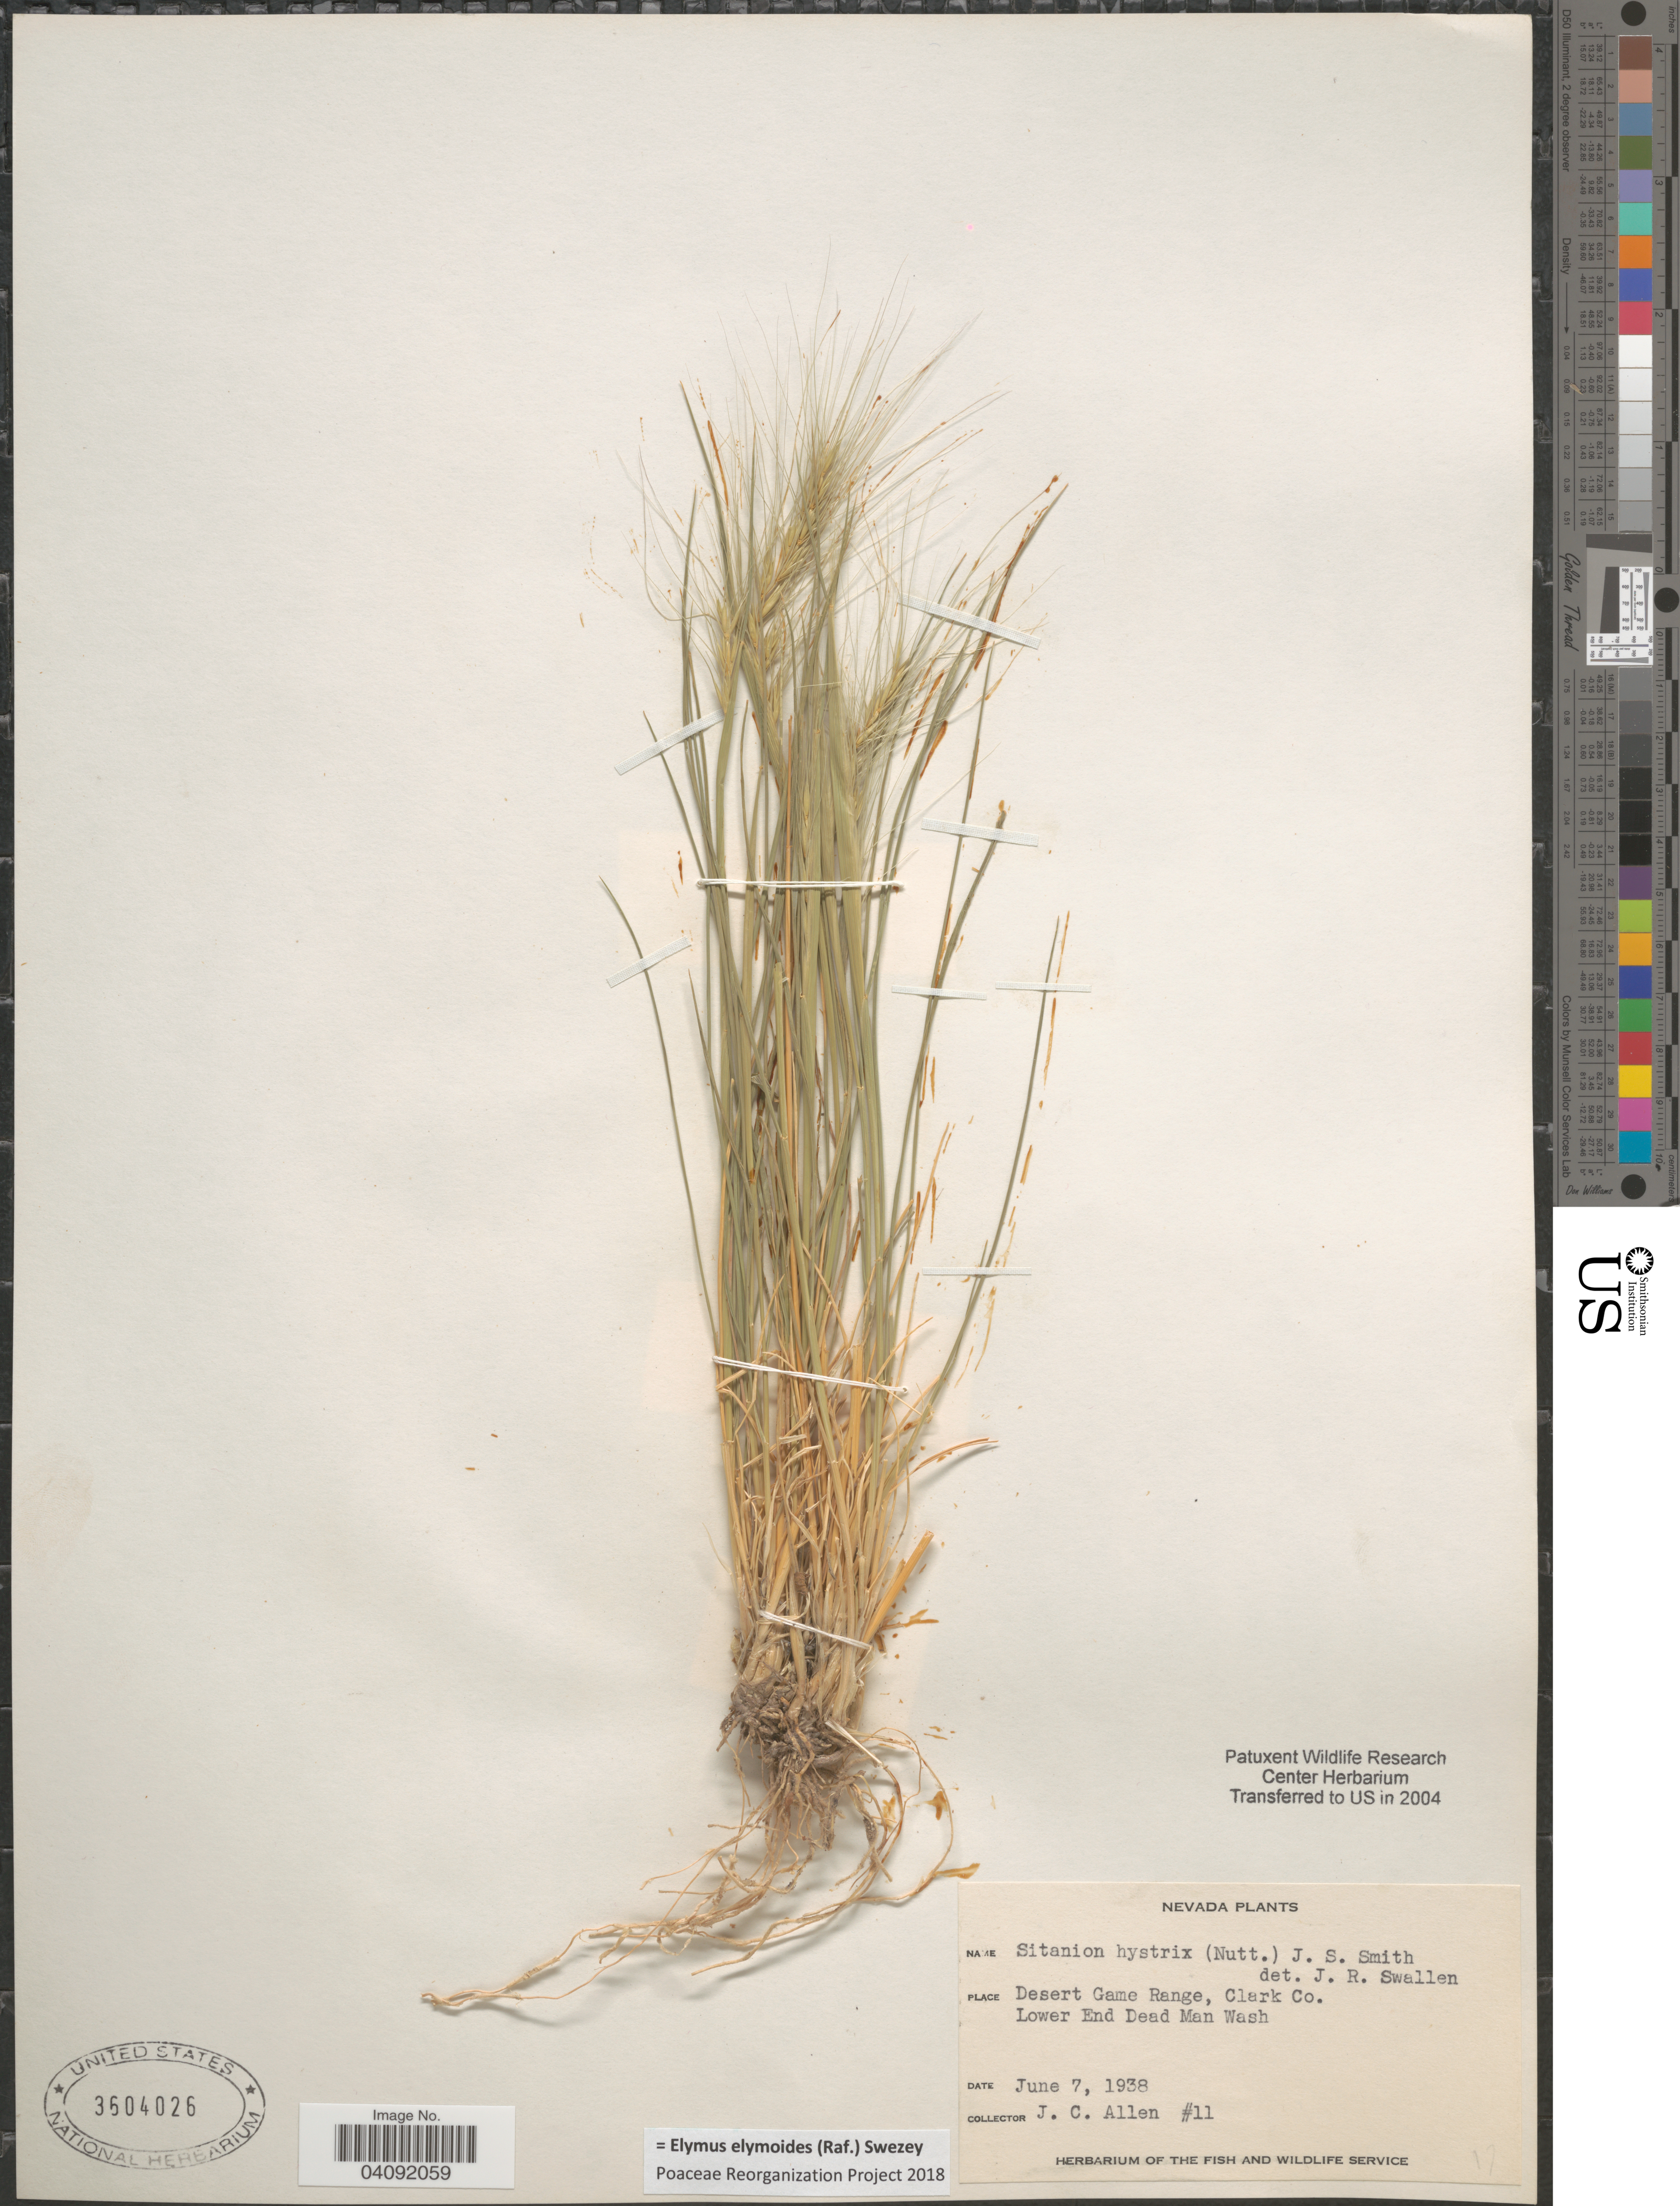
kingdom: Plantae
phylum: Tracheophyta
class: Liliopsida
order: Poales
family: Poaceae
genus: Elymus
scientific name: Elymus elymoides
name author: (Raf.) Swezey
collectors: J. C. Allen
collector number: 11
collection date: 1938-06-07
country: United States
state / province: Nevada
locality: Desert Game Range, Clark Co. Lower End Dead Man Wash.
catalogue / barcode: US 3604026